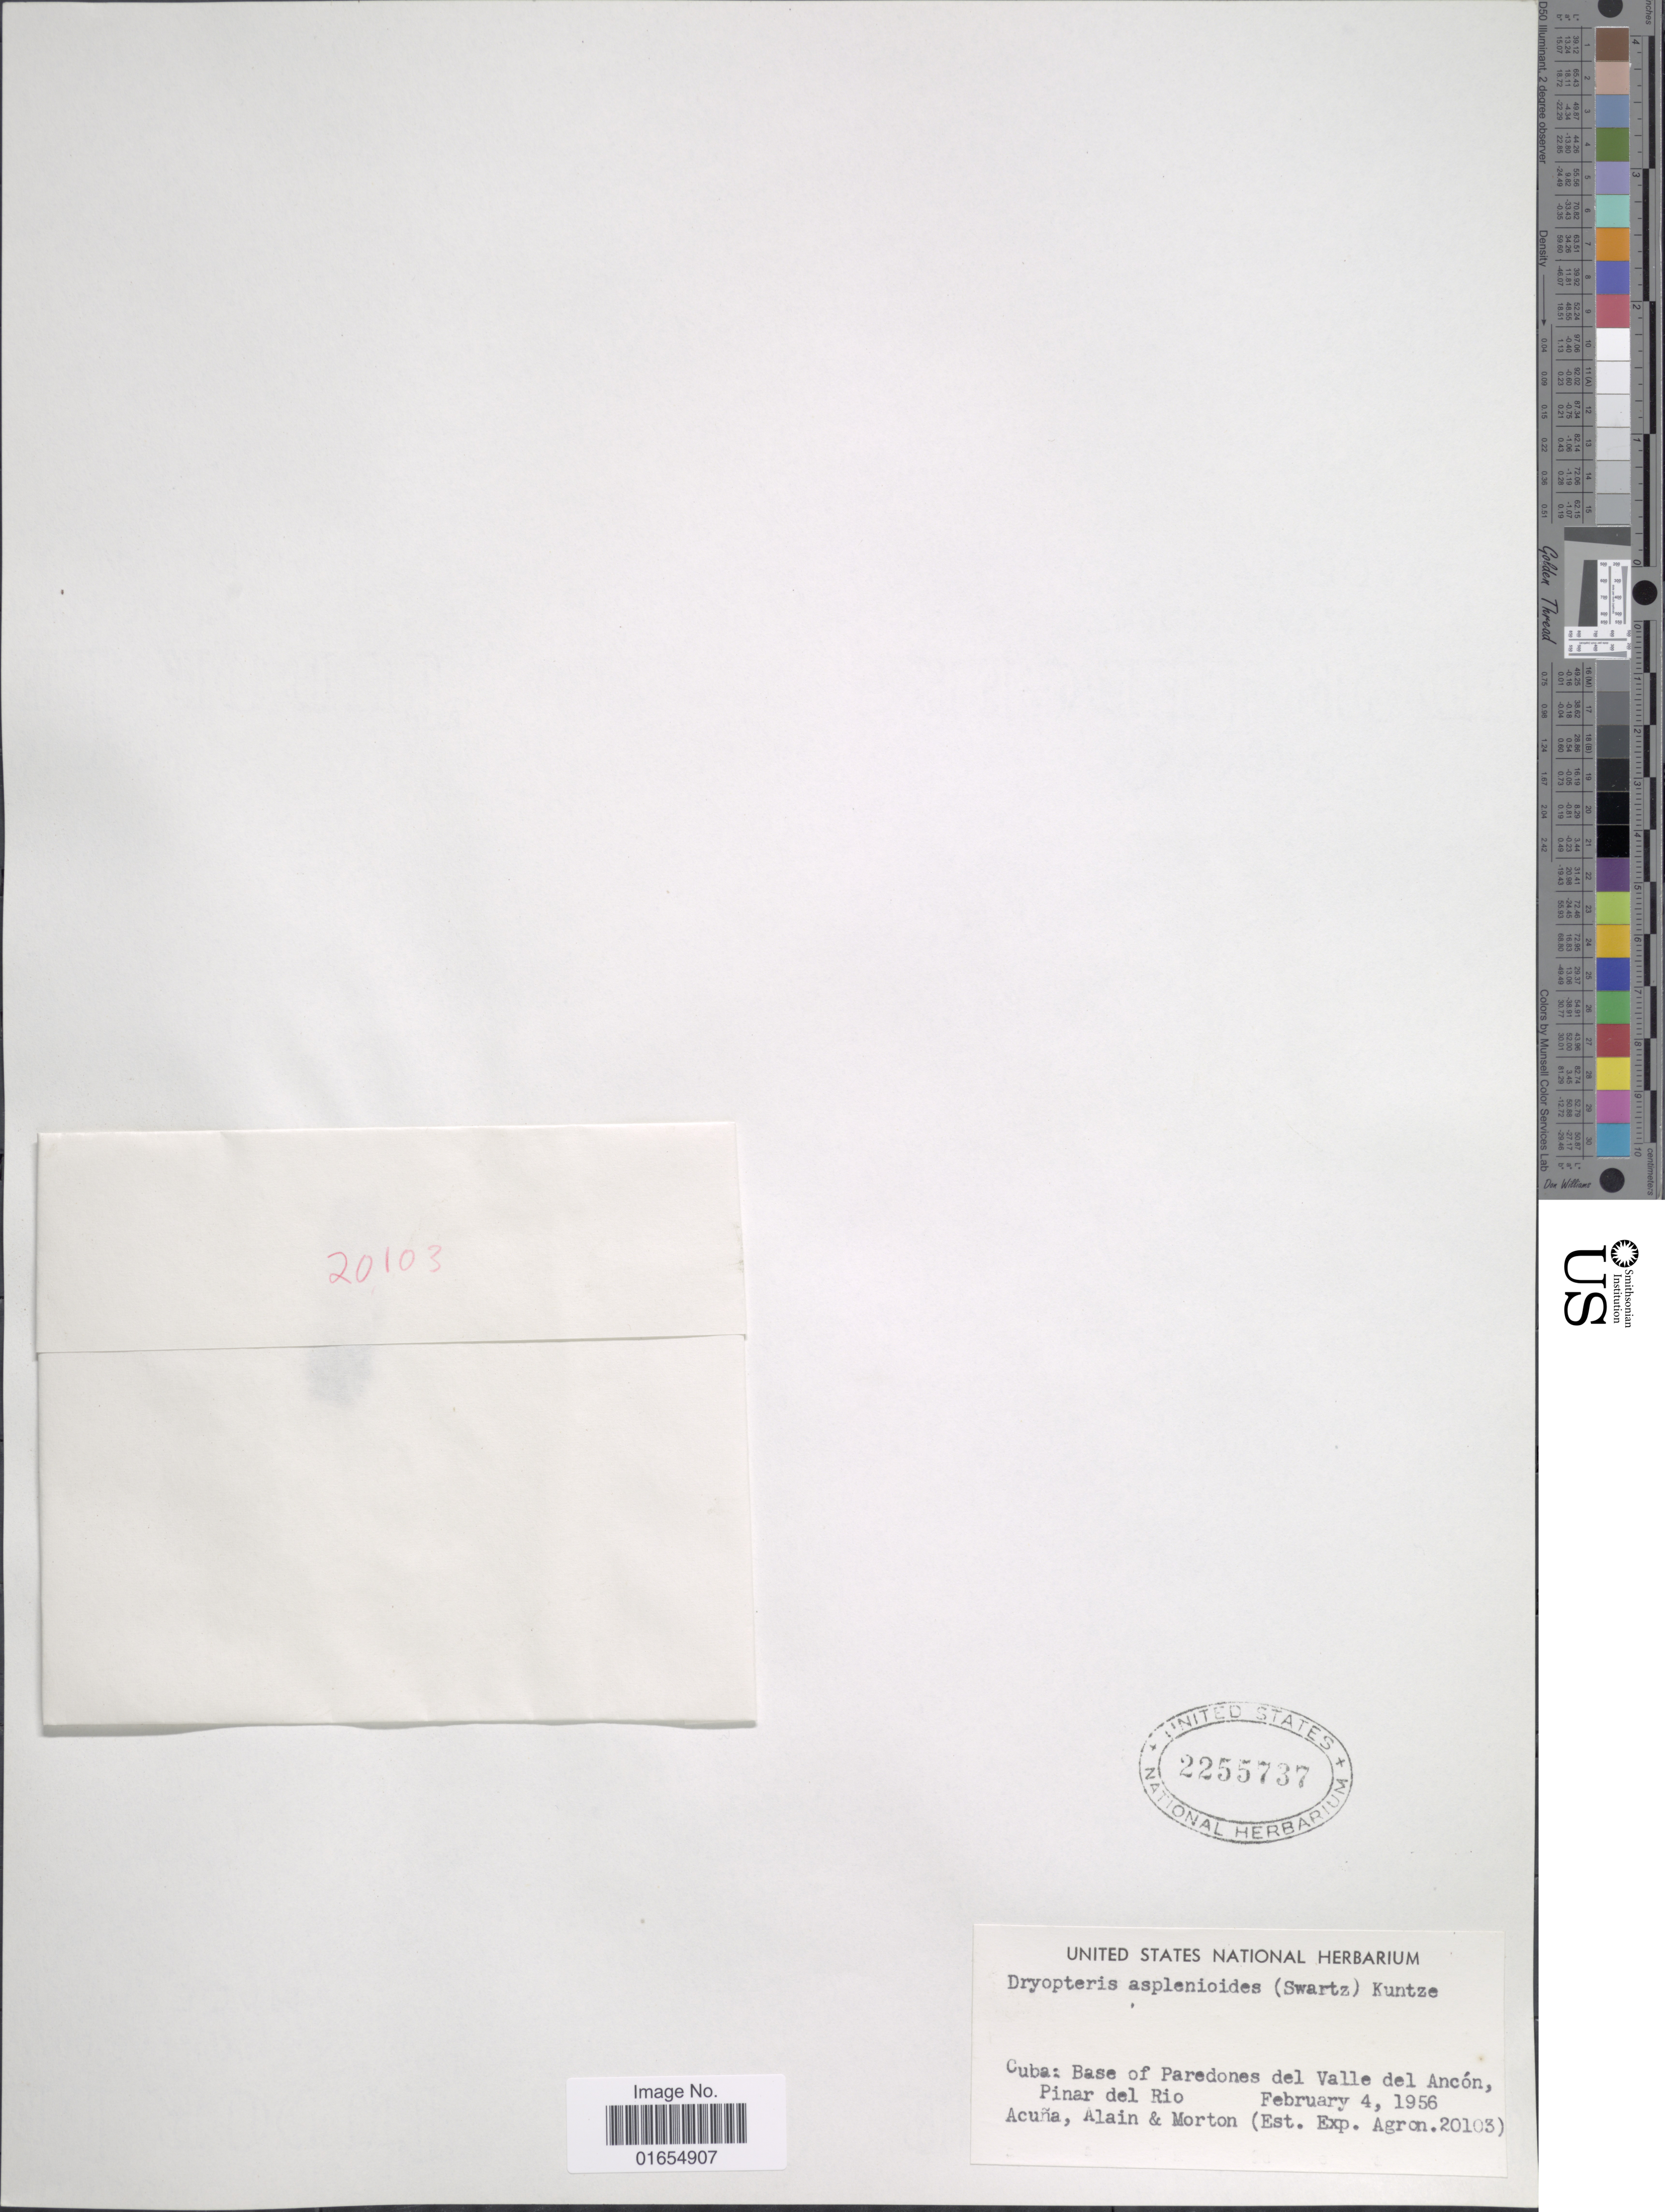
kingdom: Plantae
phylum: Tracheophyta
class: Polypodiopsida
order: Polypodiales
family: Thelypteridaceae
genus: Goniopteris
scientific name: Goniopteris retroflexa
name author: (L.) Pic. Serm.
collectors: Acuña, Alain & Morton, --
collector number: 20103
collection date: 1956-02-04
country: Cuba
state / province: Pinar del Río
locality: Base of Paredones del Valle del Ancon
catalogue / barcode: US 2255737